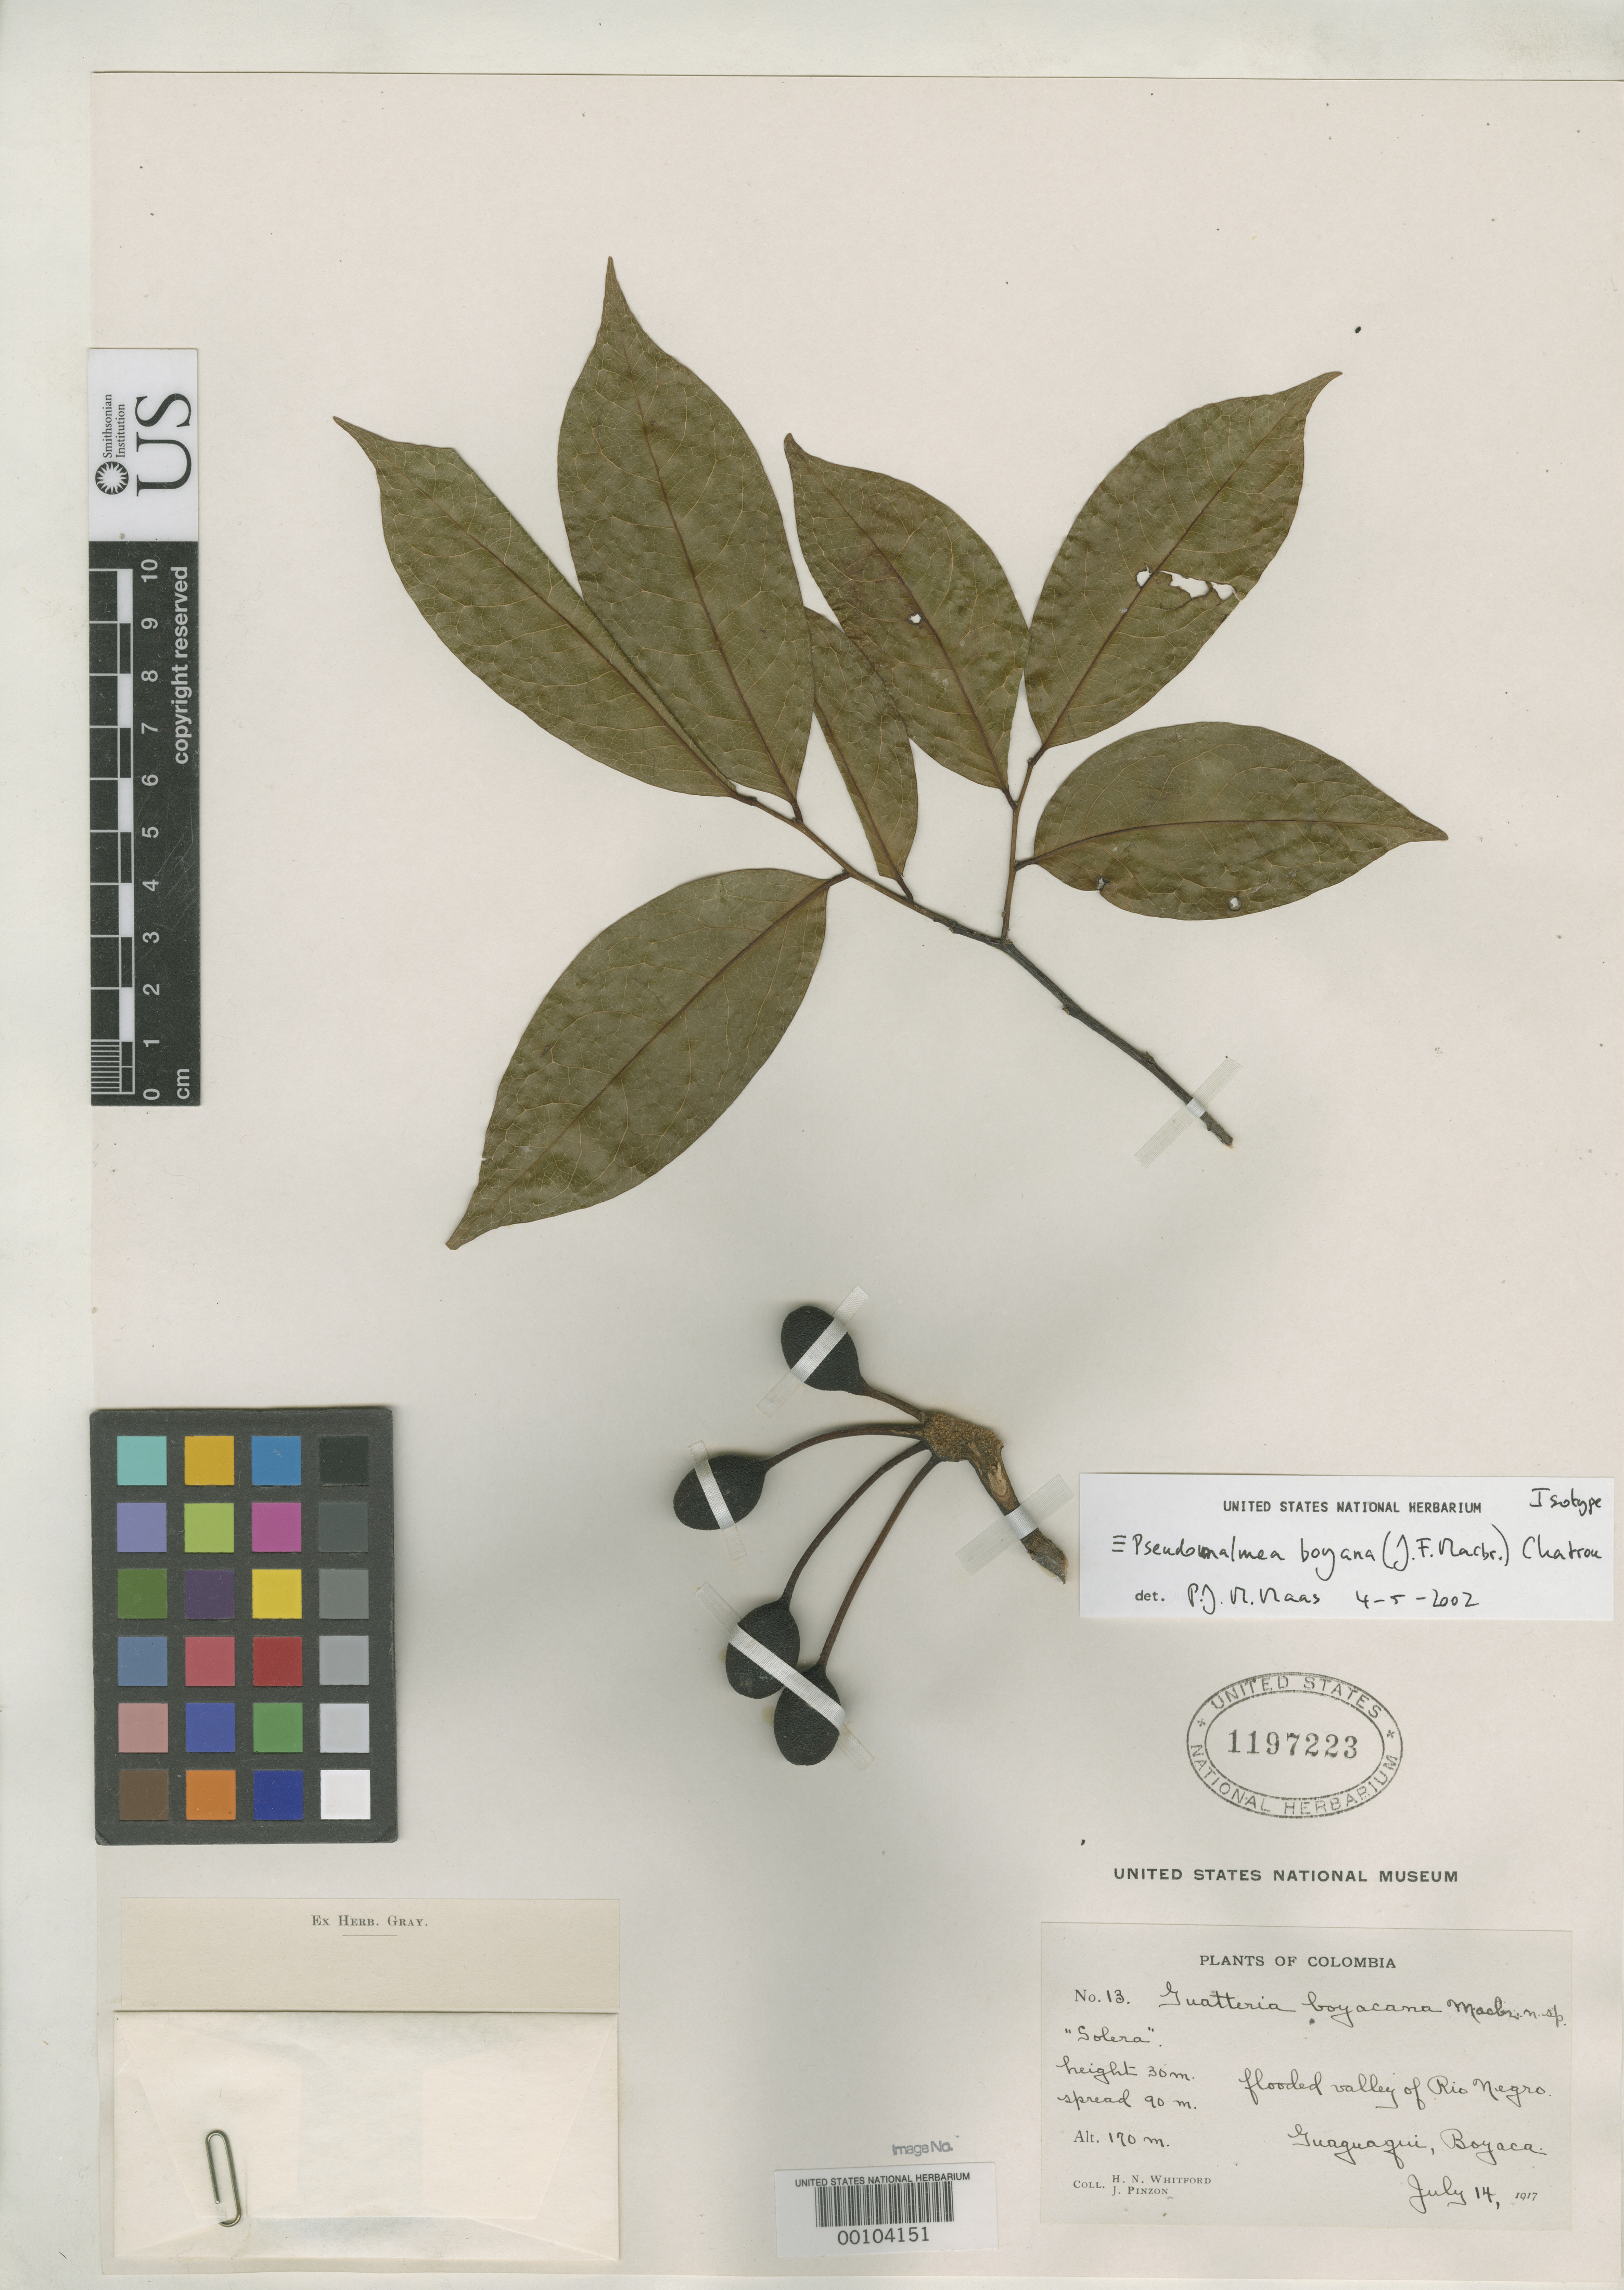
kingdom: Plantae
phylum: Tracheophyta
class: Magnoliopsida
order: Magnoliales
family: Annonaceae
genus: Guatteria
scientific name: Guatteria boyacana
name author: J.F. Macbr.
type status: Isotype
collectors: H. N. Whitford & J. Pinzon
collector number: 13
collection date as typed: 14 Jul 1917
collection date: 1917-07-14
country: Colombia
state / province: Boyacá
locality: Guayuaqui, Rio Negro.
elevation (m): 170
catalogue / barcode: US 1197223